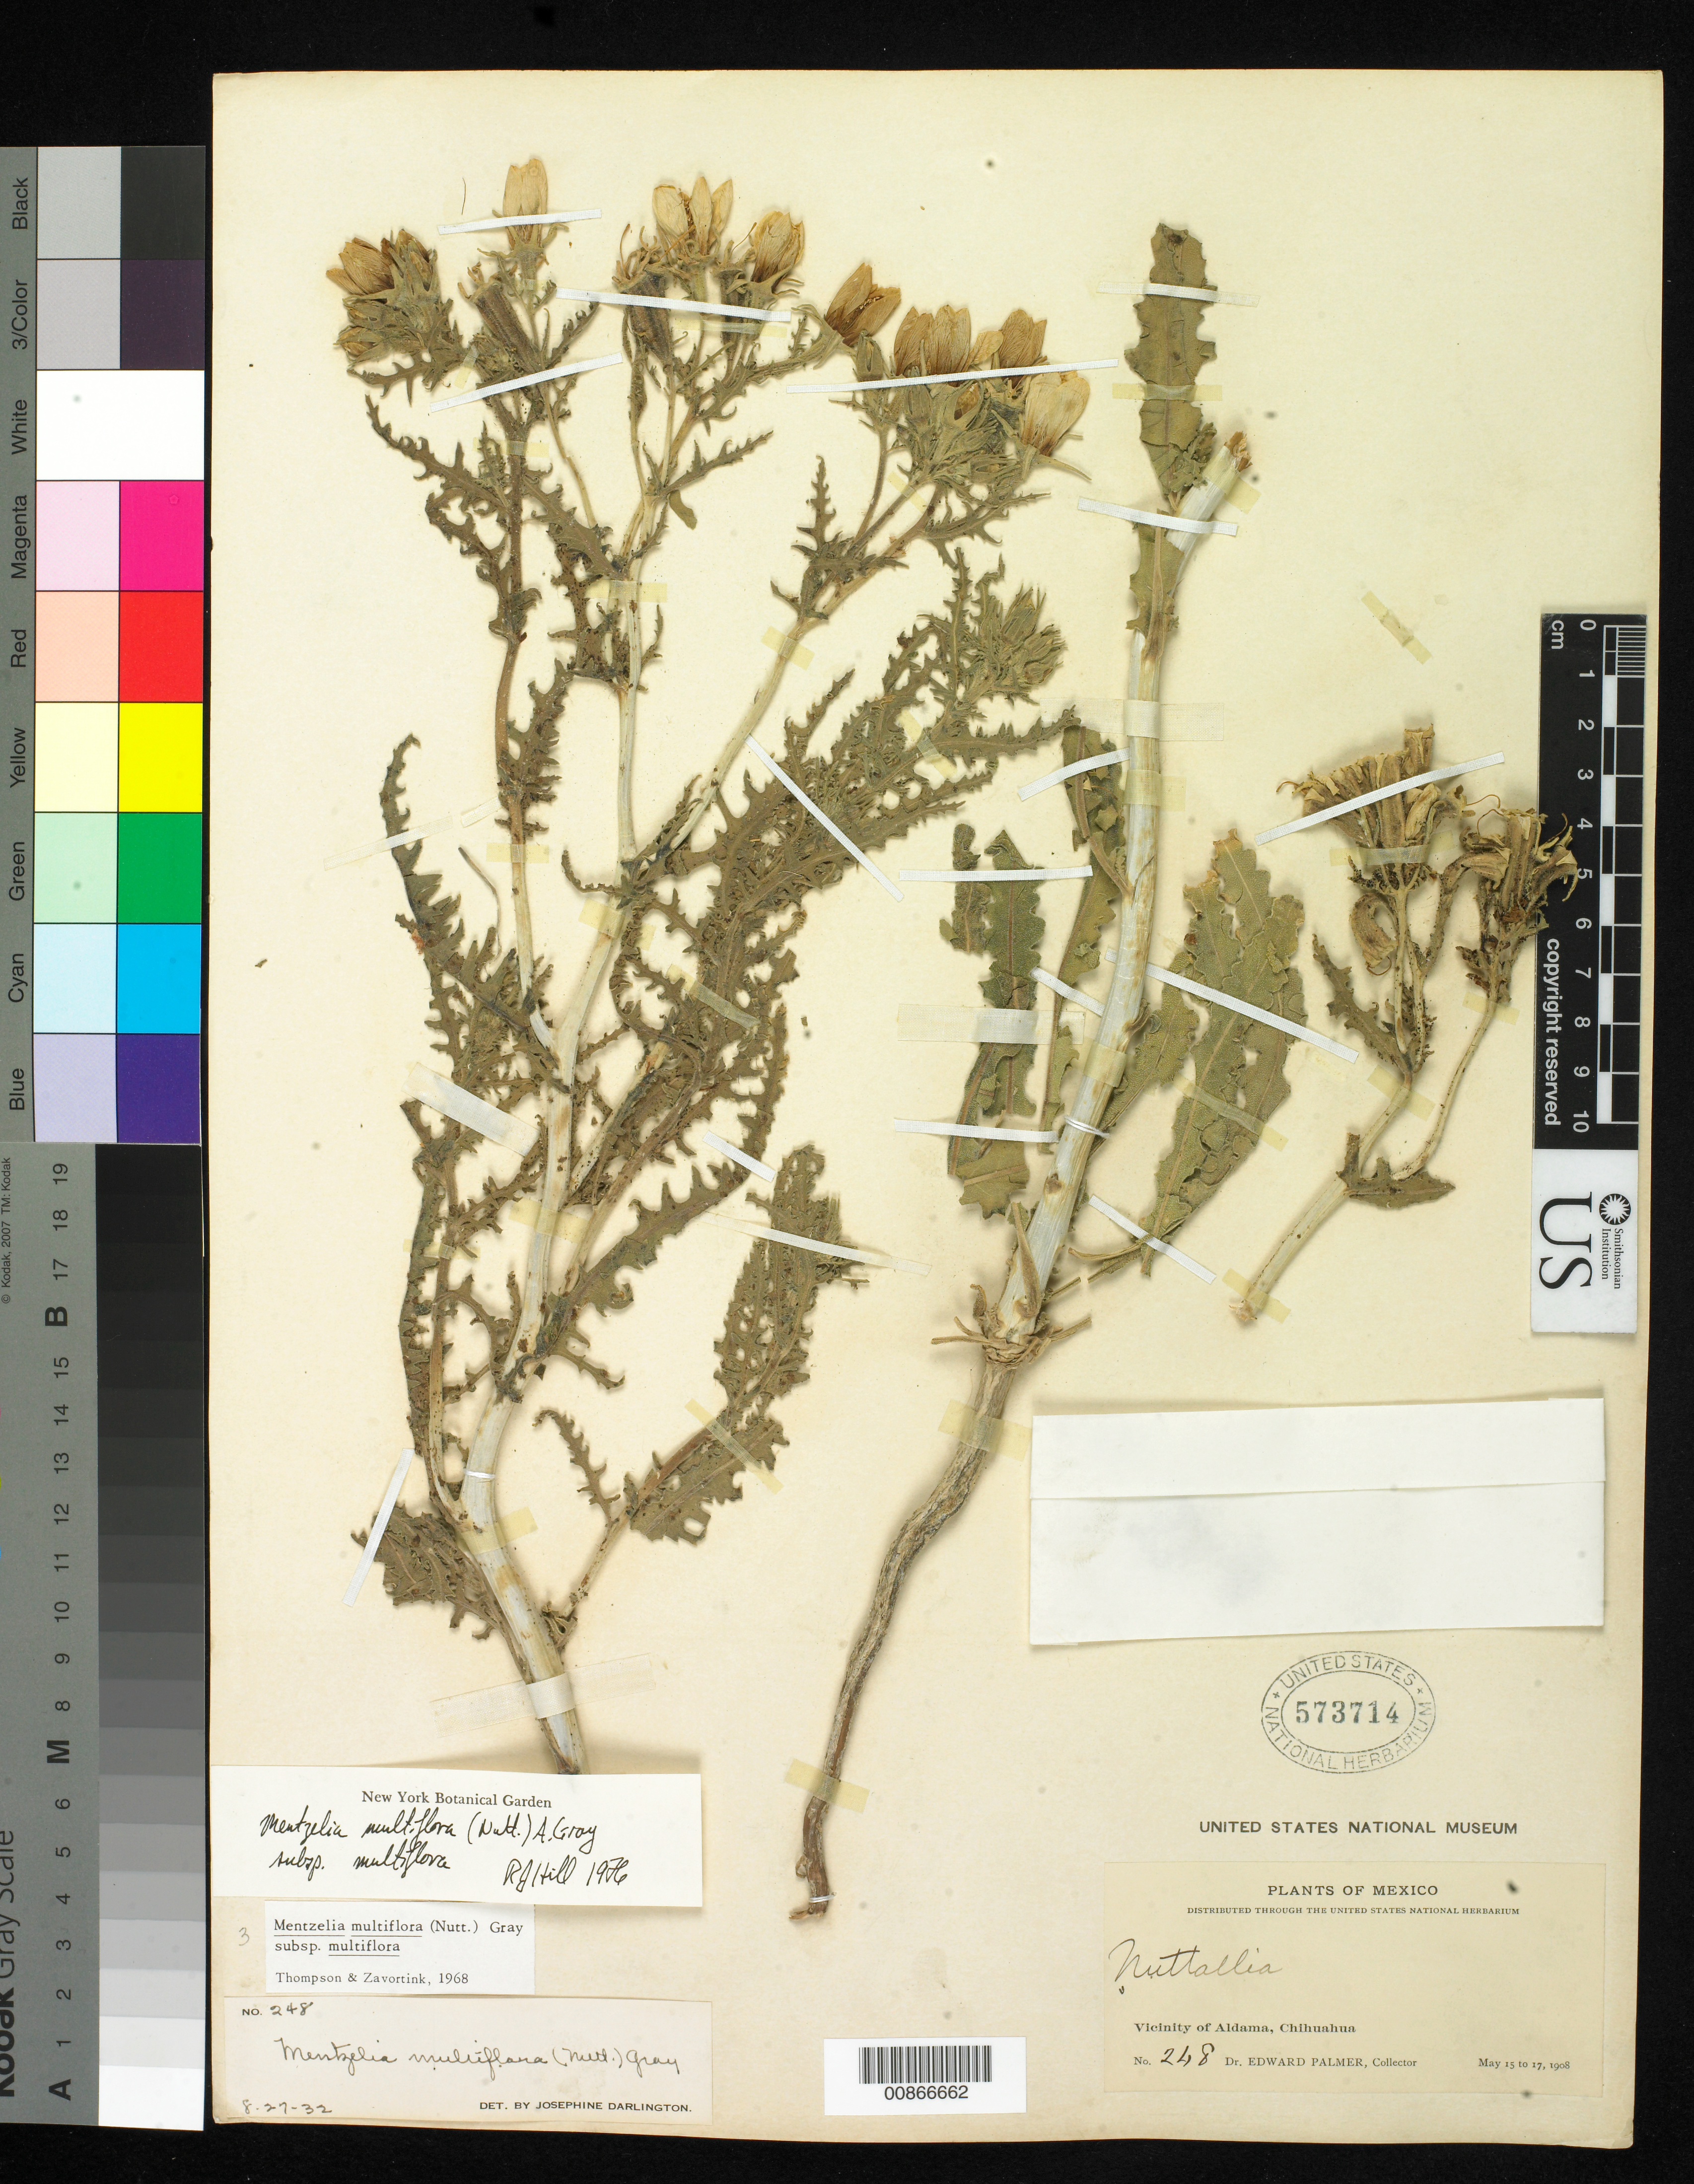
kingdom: Plantae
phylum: Tracheophyta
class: Magnoliopsida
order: Cornales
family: Loasaceae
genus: Mentzelia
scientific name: Mentzelia multiflora subsp. multiflora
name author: (Nutt.) A. Gray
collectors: E. Palmer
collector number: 248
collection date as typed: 15 May 1908 to 17 May 1908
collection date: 1908-05-15/1908-05-17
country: Mexico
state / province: Chihuahua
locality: Vicinity of Aldama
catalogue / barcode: US 573714